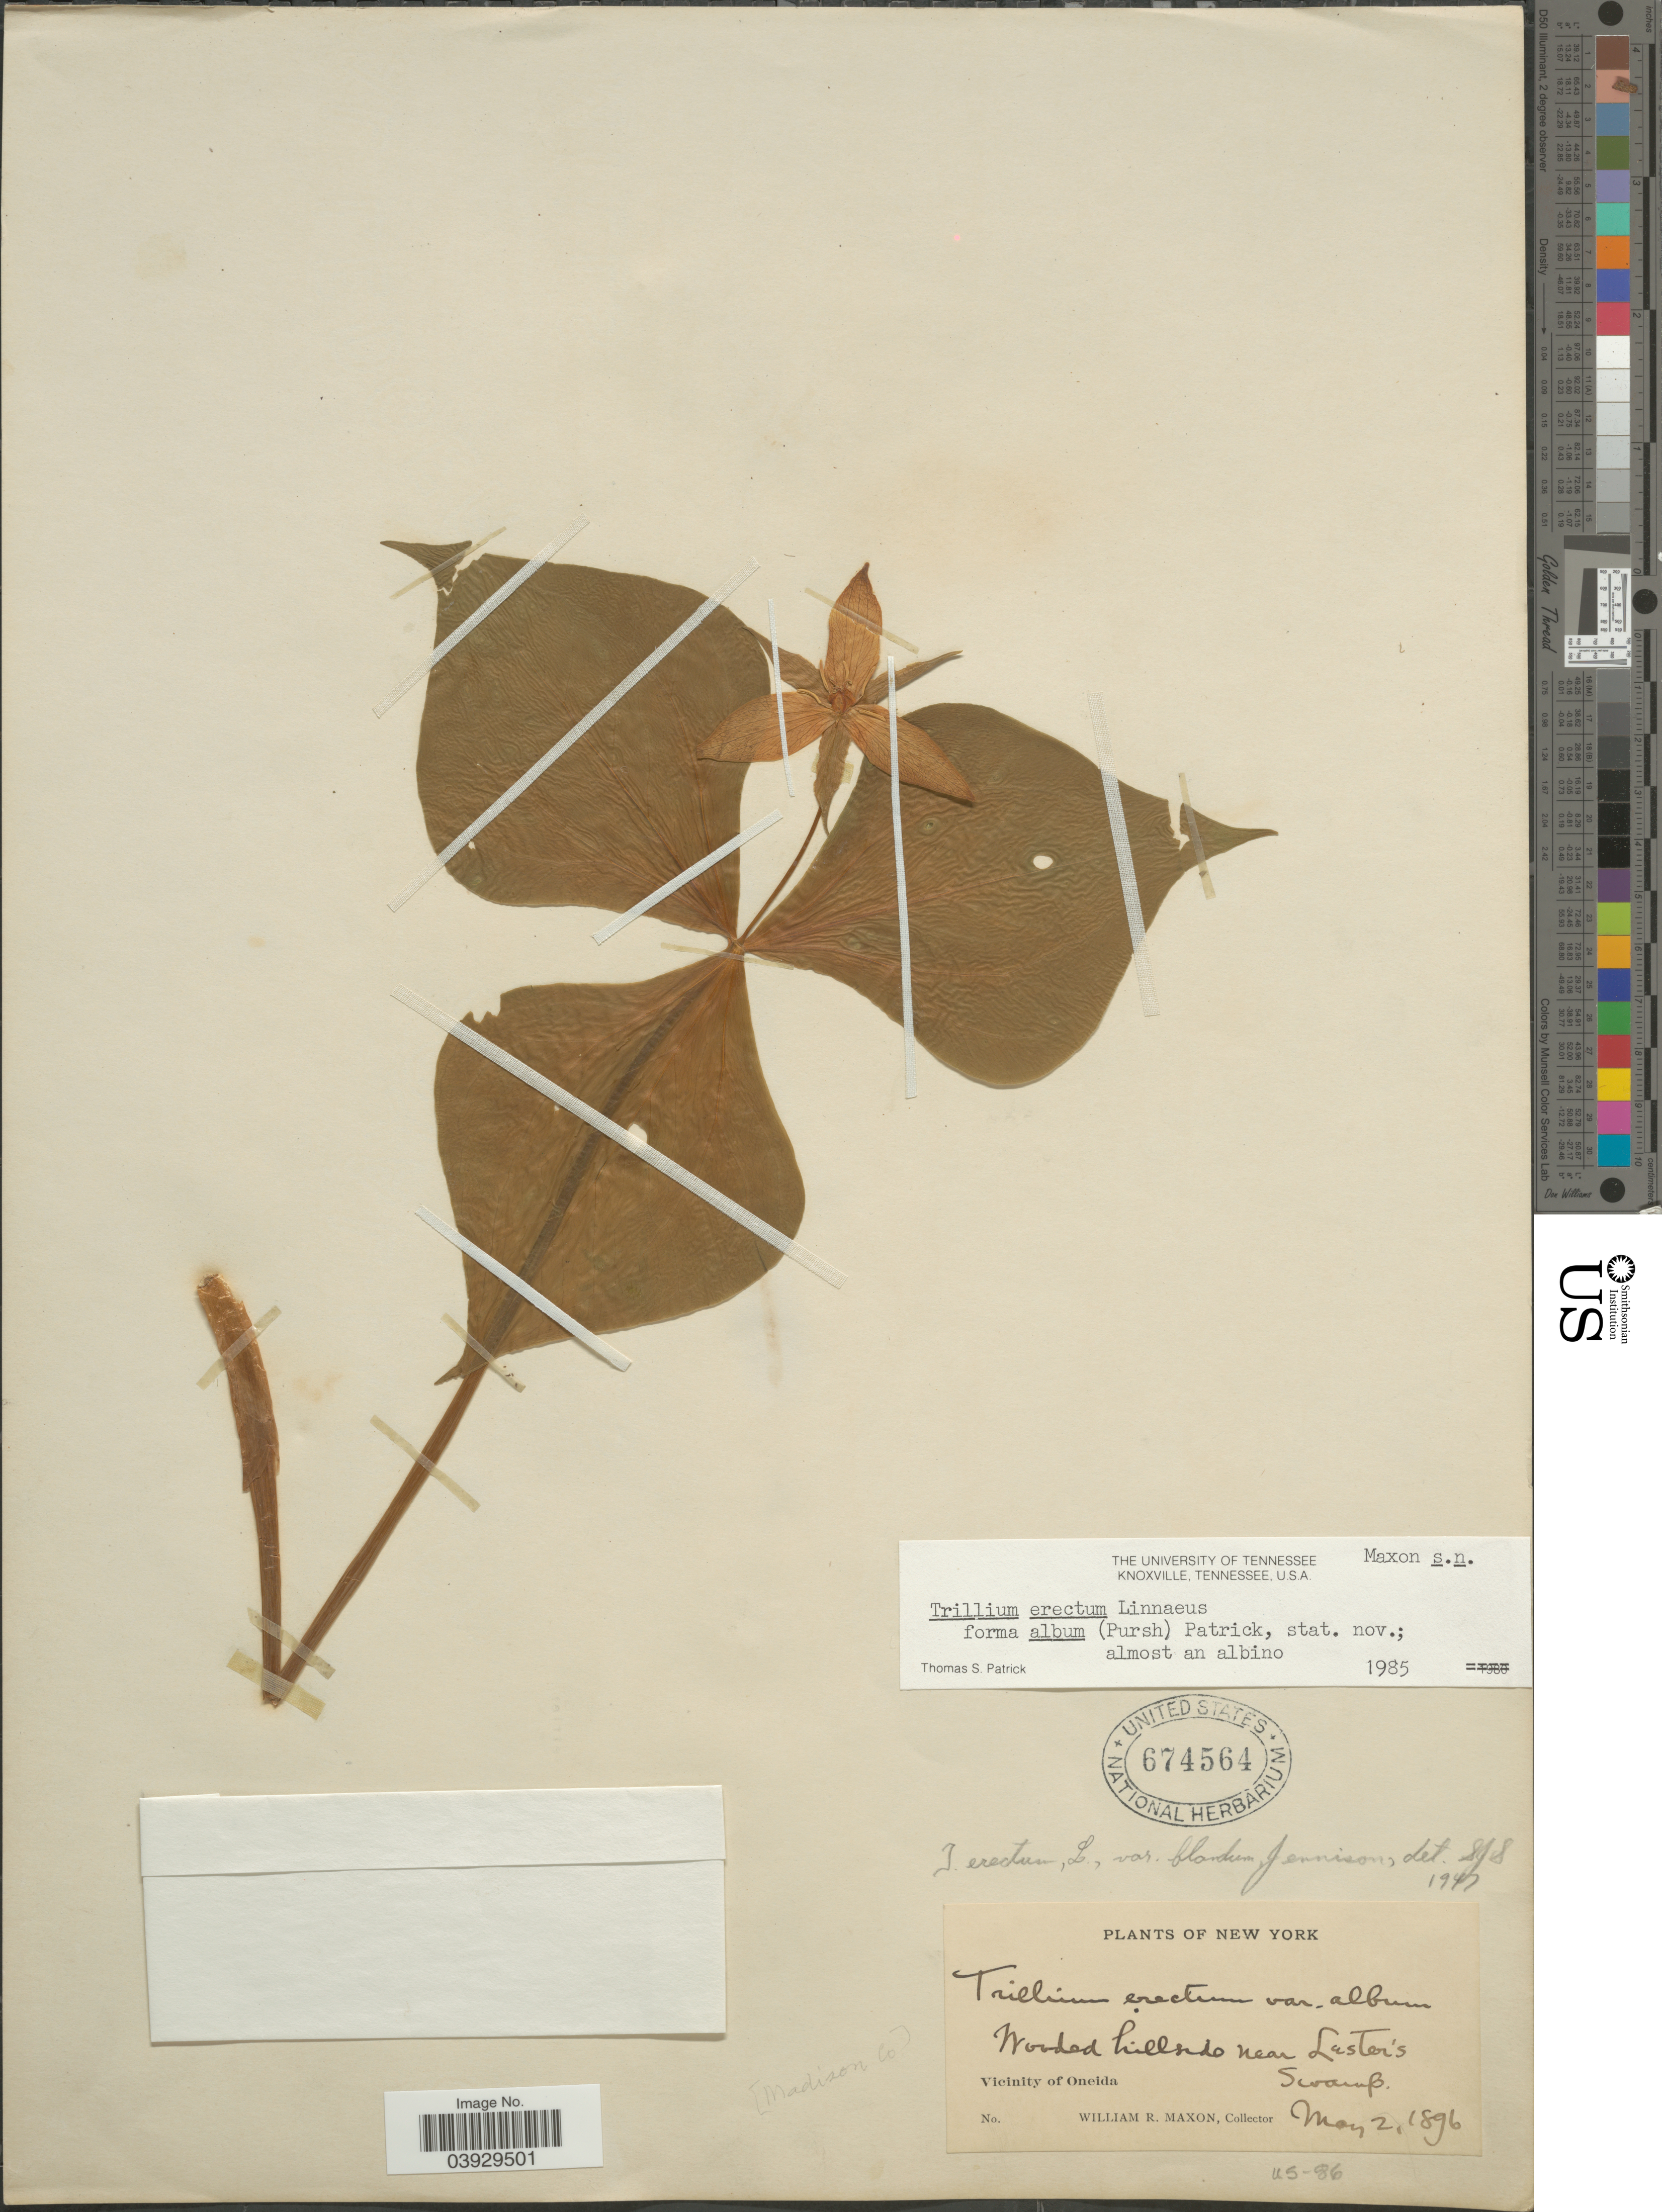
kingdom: Plantae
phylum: Tracheophyta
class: Liliopsida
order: Liliales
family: Melanthiaceae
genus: Trillium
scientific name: Trillium erectum var. album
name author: (Michx.) Pursh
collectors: W. R. Maxon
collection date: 1896-05-02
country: United States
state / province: New York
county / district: Oneida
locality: Madison Co. Near Lester's Swamp. Vicinity of Oneida.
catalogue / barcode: US 674564